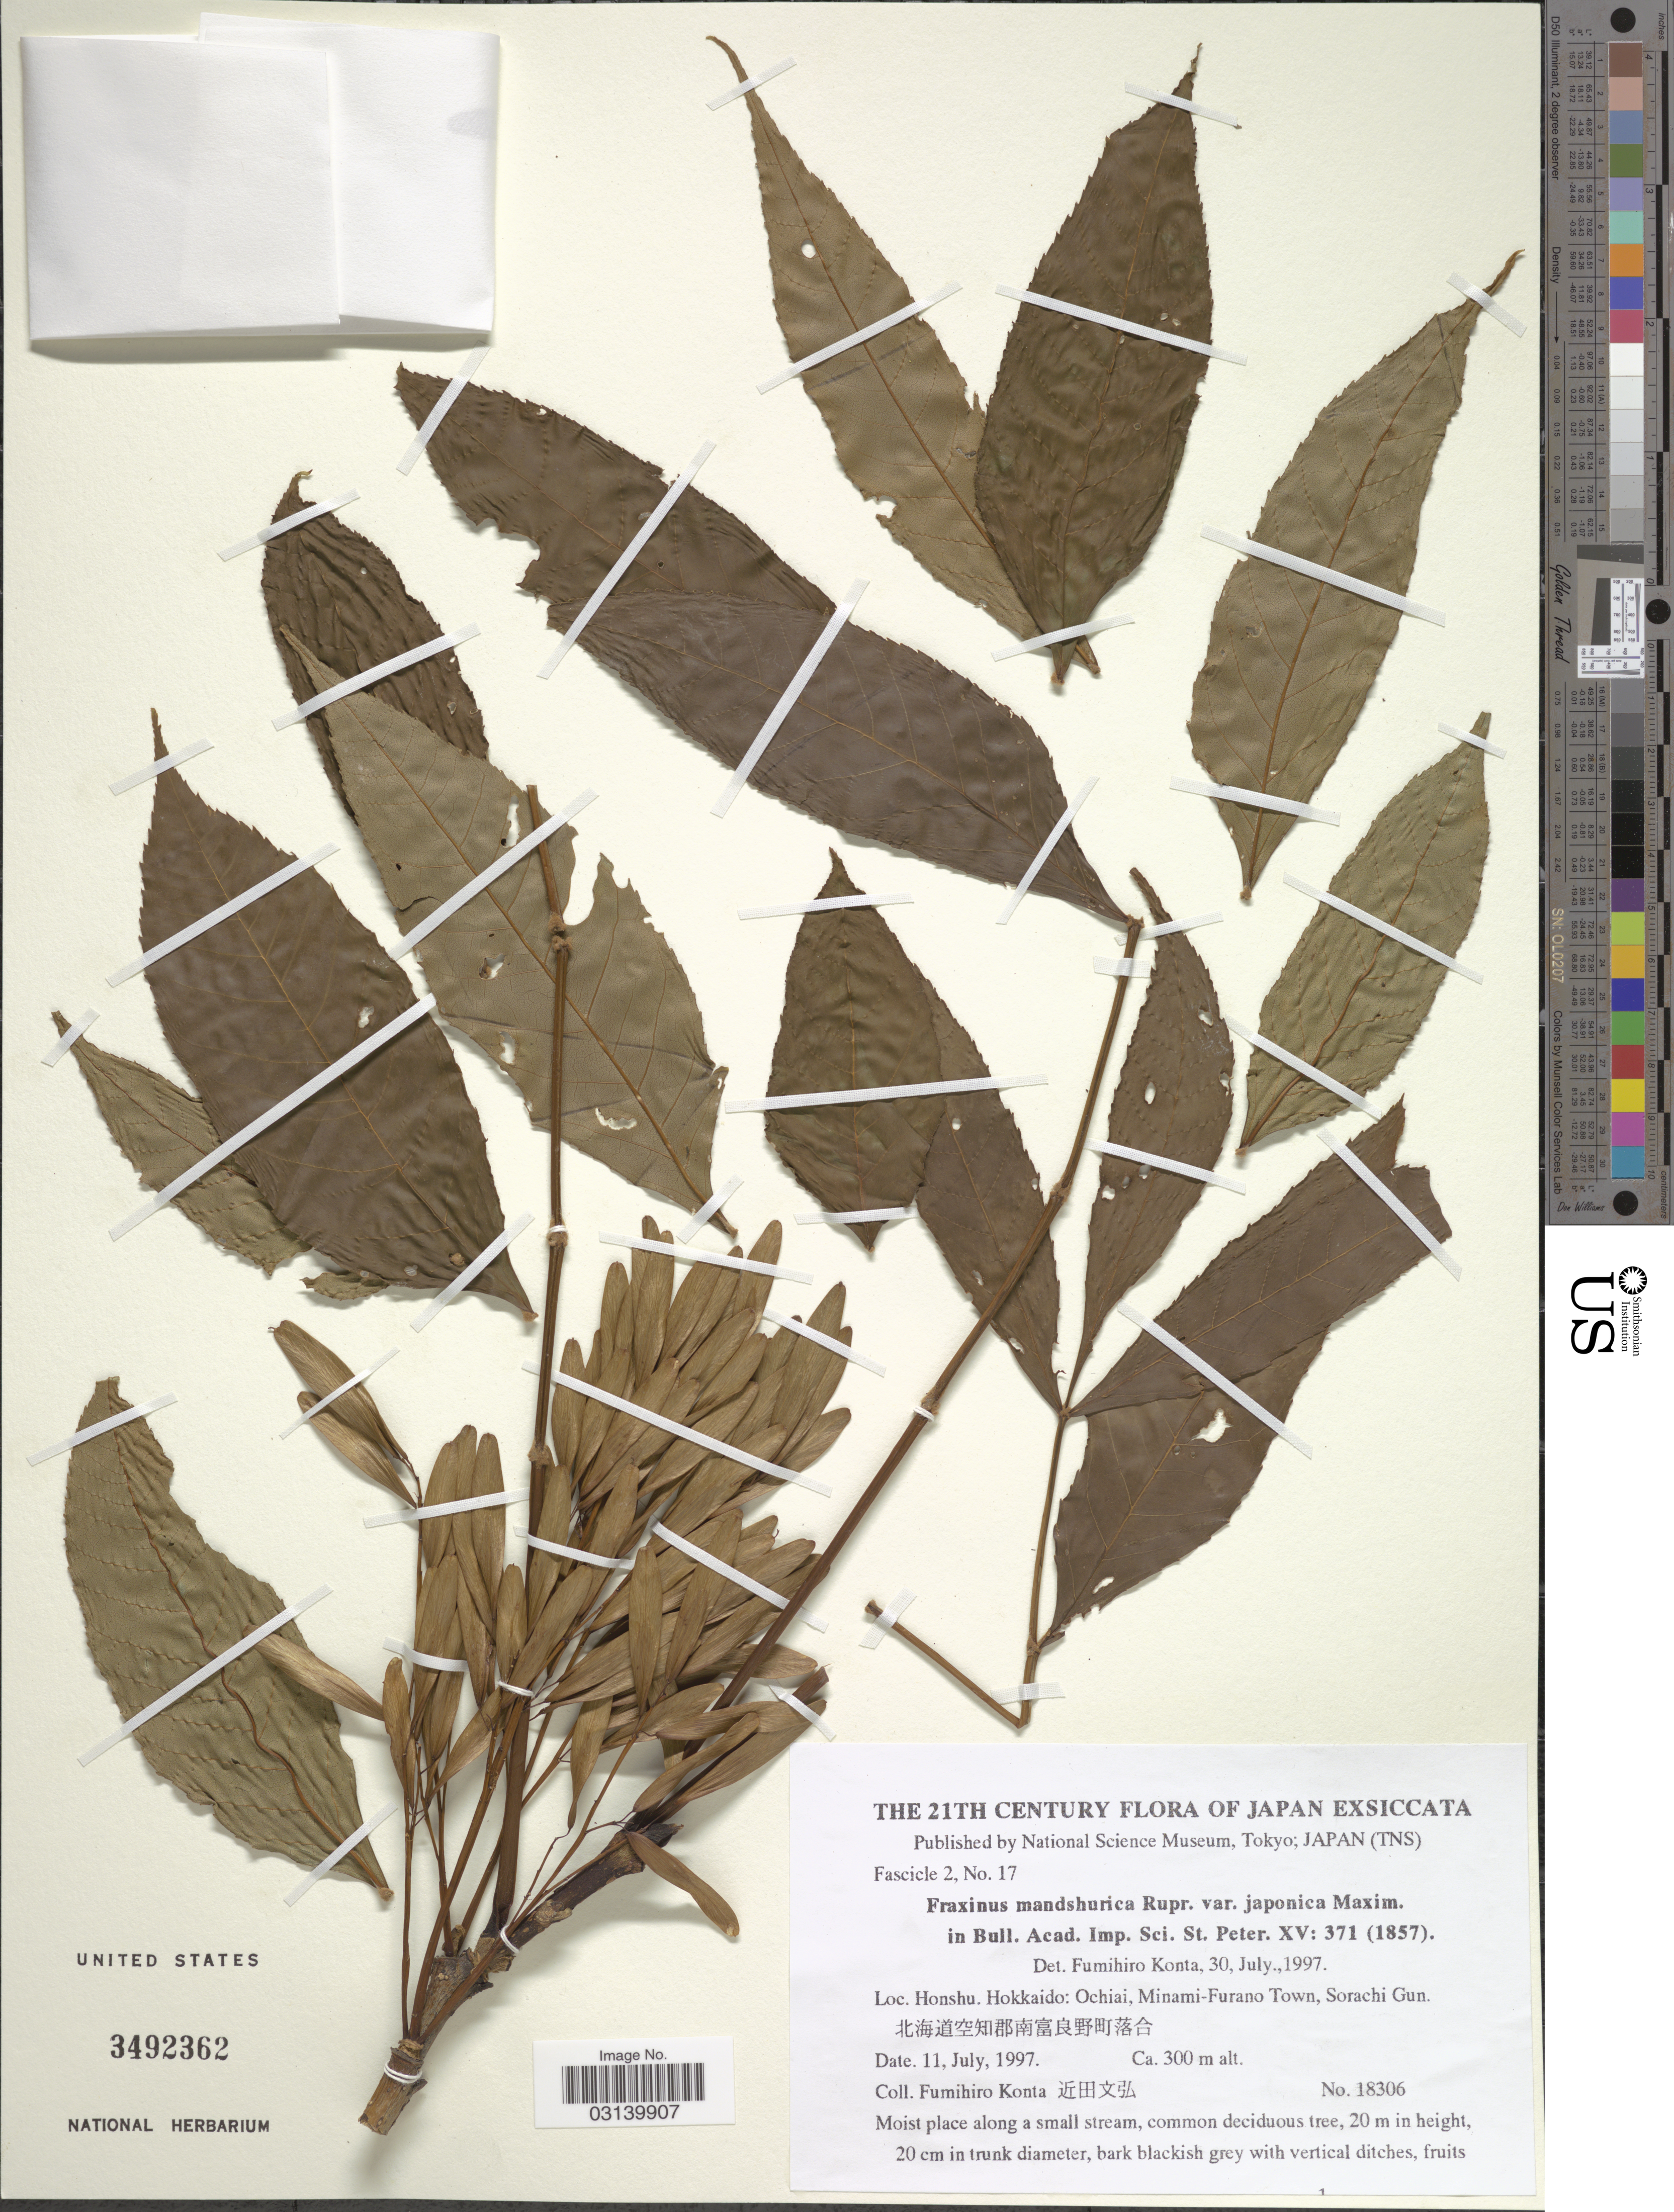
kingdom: Plantae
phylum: Tracheophyta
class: Magnoliopsida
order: Lamiales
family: Oleaceae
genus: Fraxinus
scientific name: Fraxinus mandshurica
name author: Rupr.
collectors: F. Konta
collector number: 18306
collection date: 1997-07-11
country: Japan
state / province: Hokkaidō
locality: Honshu. Ochiai, Minami-Furano Town, Sorachi Gun.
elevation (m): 300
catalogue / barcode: US 3492362